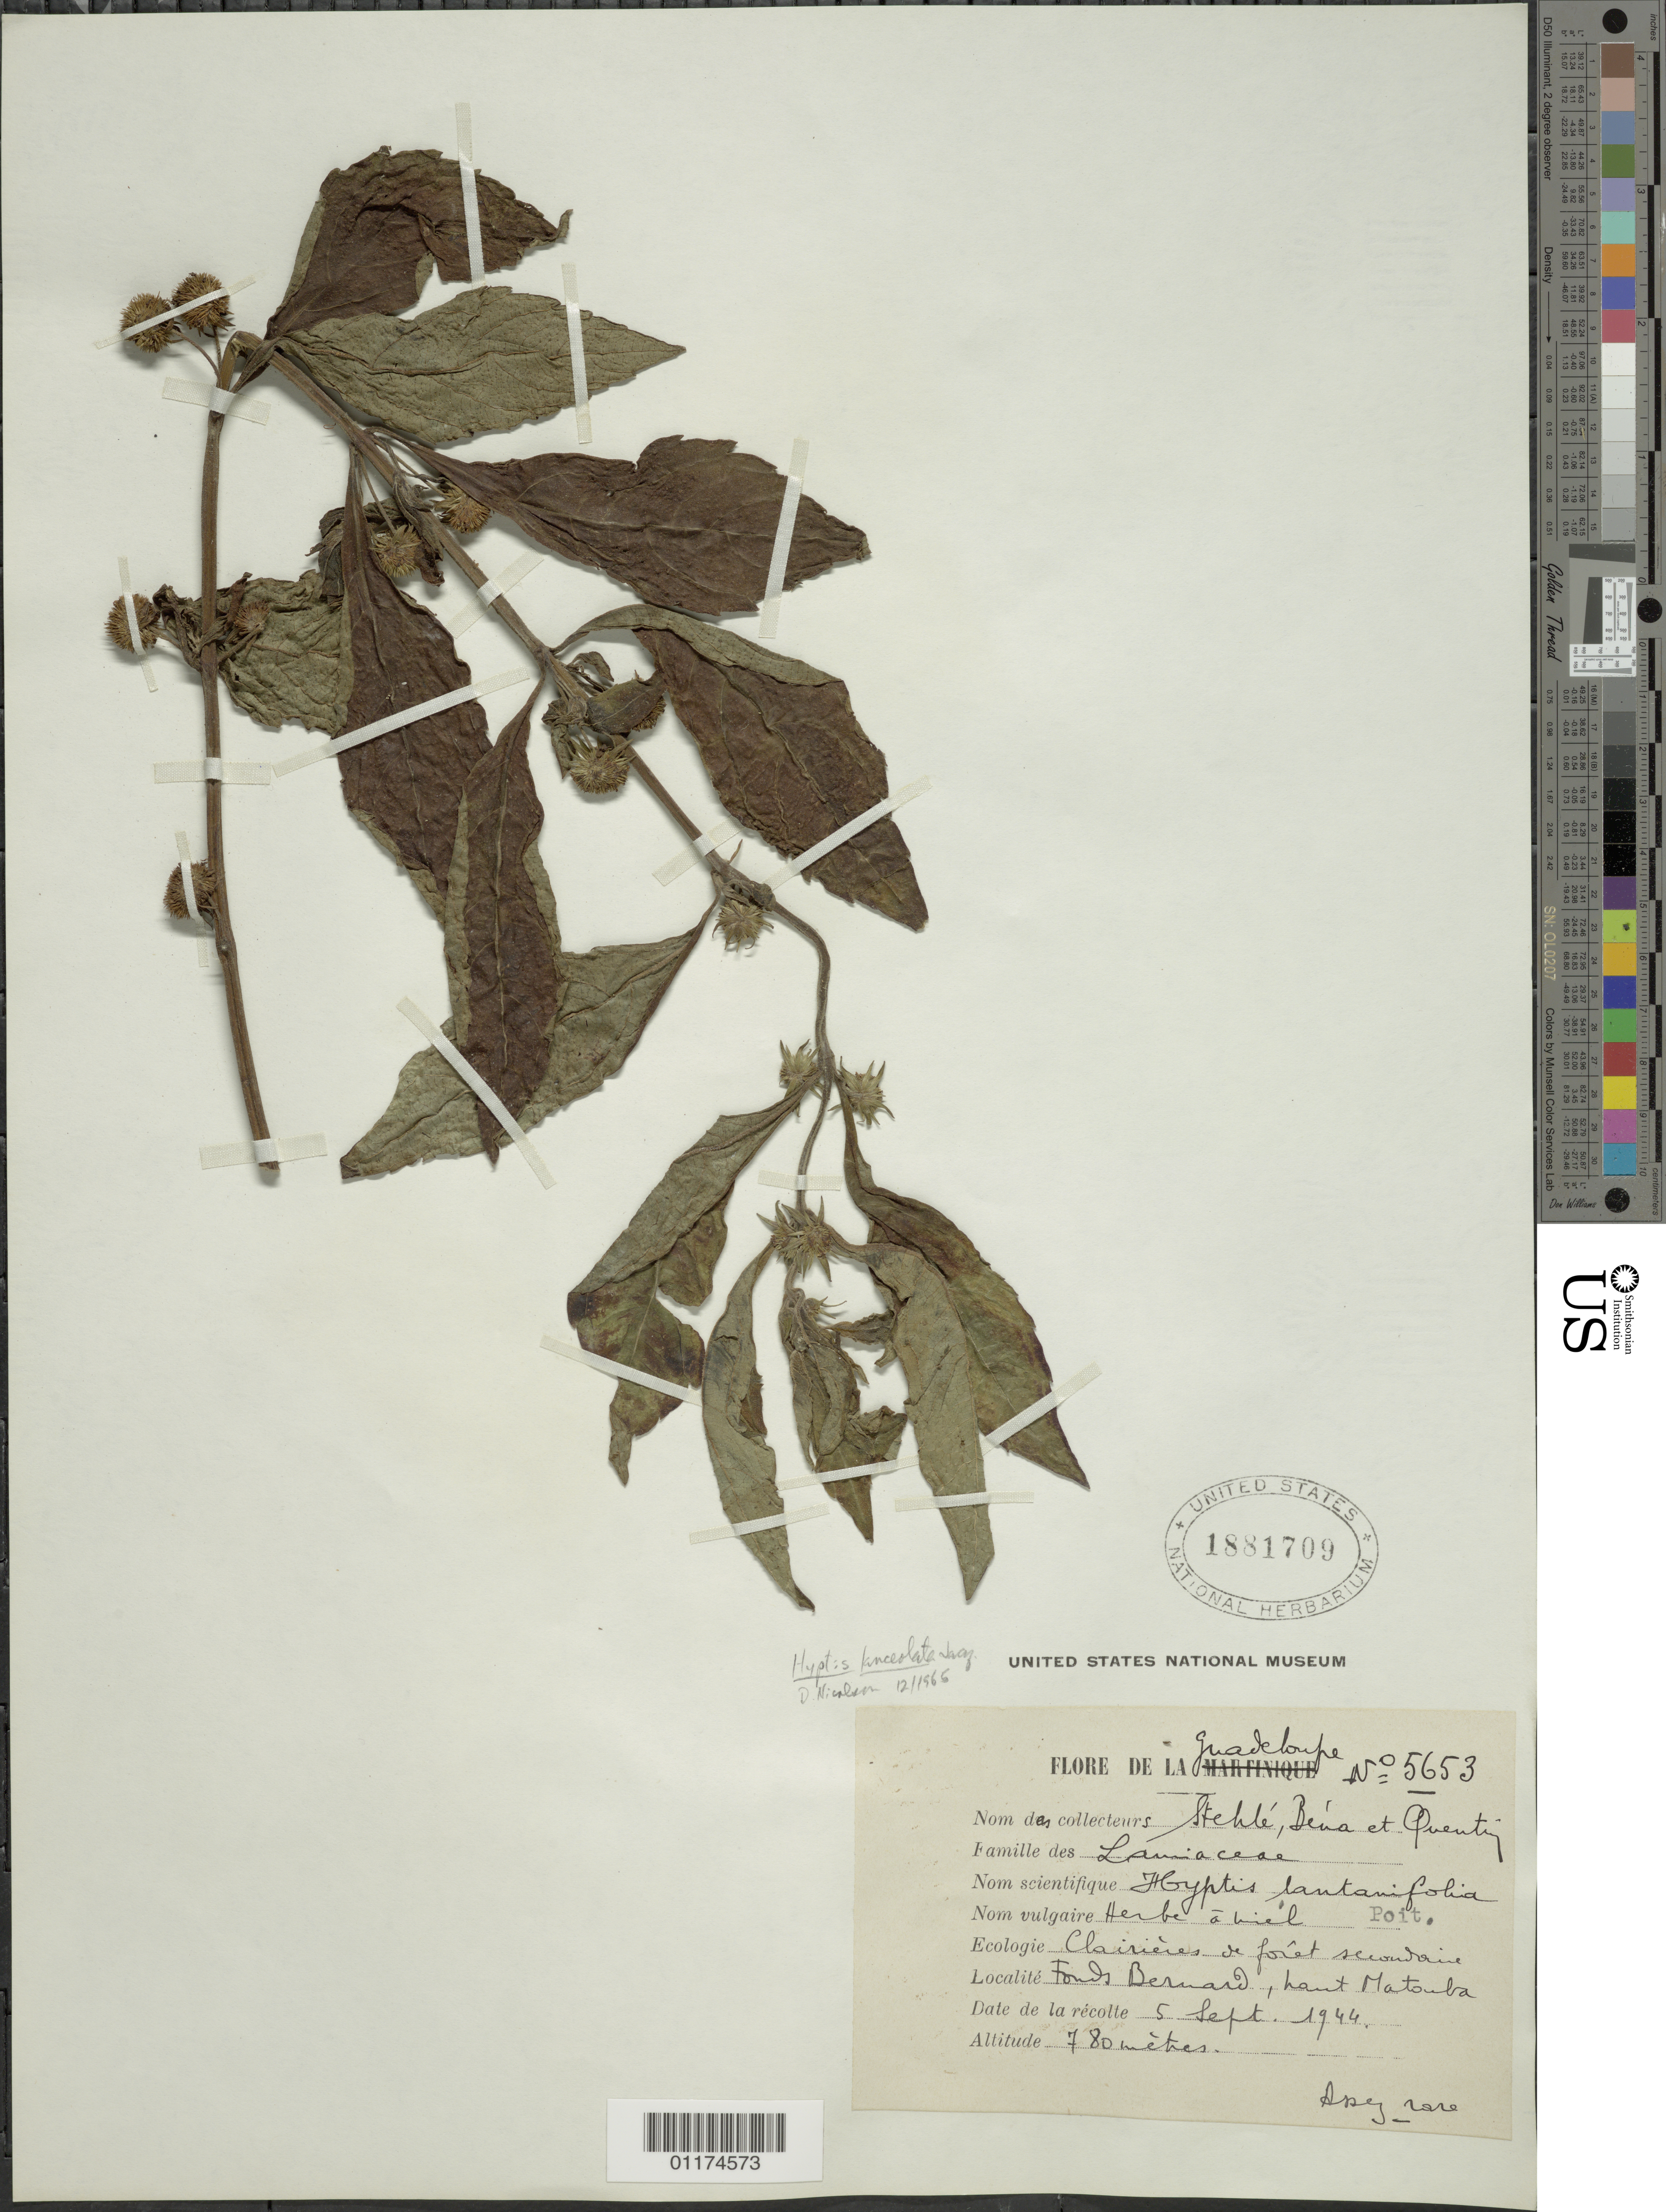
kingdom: Plantae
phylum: Tracheophyta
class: Magnoliopsida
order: Lamiales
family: Lamiaceae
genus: Hyptis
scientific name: Hyptis lanceolata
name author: Poir.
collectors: R. Béna & L. Quentin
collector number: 5653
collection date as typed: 05 Sep 1944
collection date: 1944-09-05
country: Guadeloupe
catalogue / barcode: US 1881709